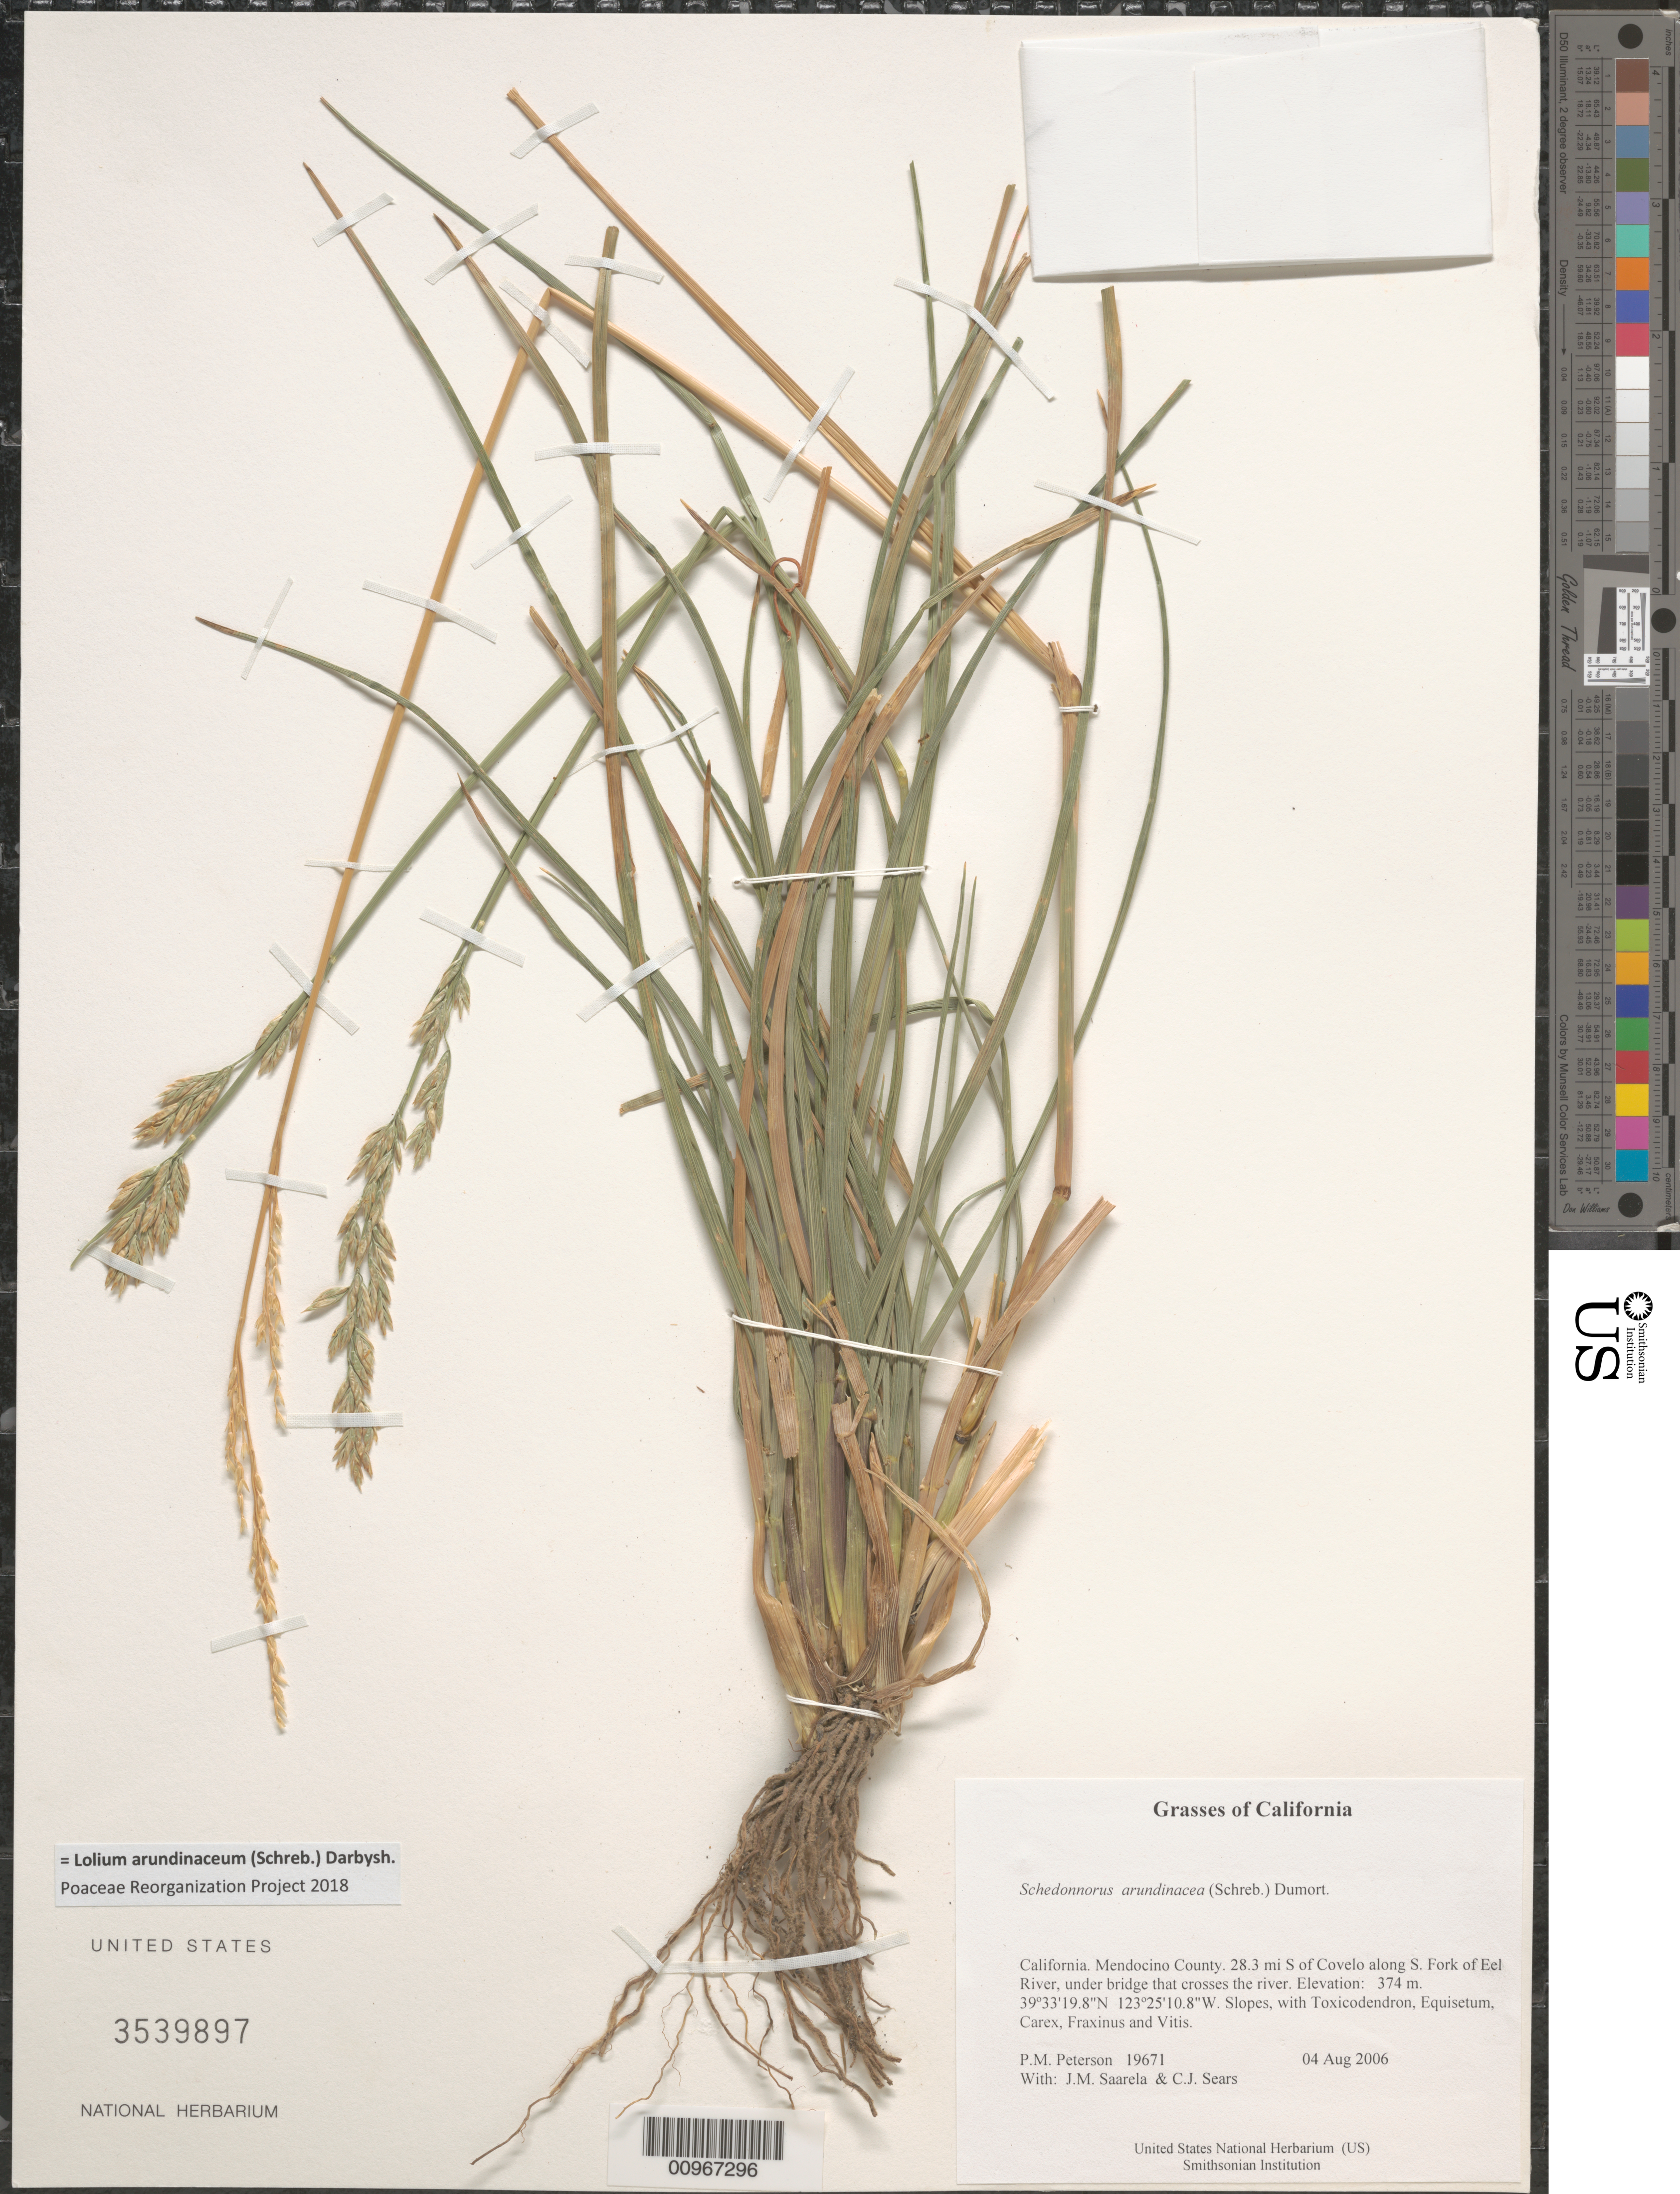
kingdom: Plantae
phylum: Tracheophyta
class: Liliopsida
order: Poales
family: Poaceae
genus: Lolium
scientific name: Lolium arundinaceum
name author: (Schreb.) Darbysh.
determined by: Poaceae Reorganization Project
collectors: P. M. Peterson, J. Saarela & C. Sears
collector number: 19671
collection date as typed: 04 Aug 2006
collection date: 2006-08-04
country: United States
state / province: California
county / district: Mendocino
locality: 28.3 mi S of Covelo along S. Fork of Eel River, under bridge that crosses the river.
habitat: Slopes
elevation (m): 374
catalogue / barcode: US 3539897